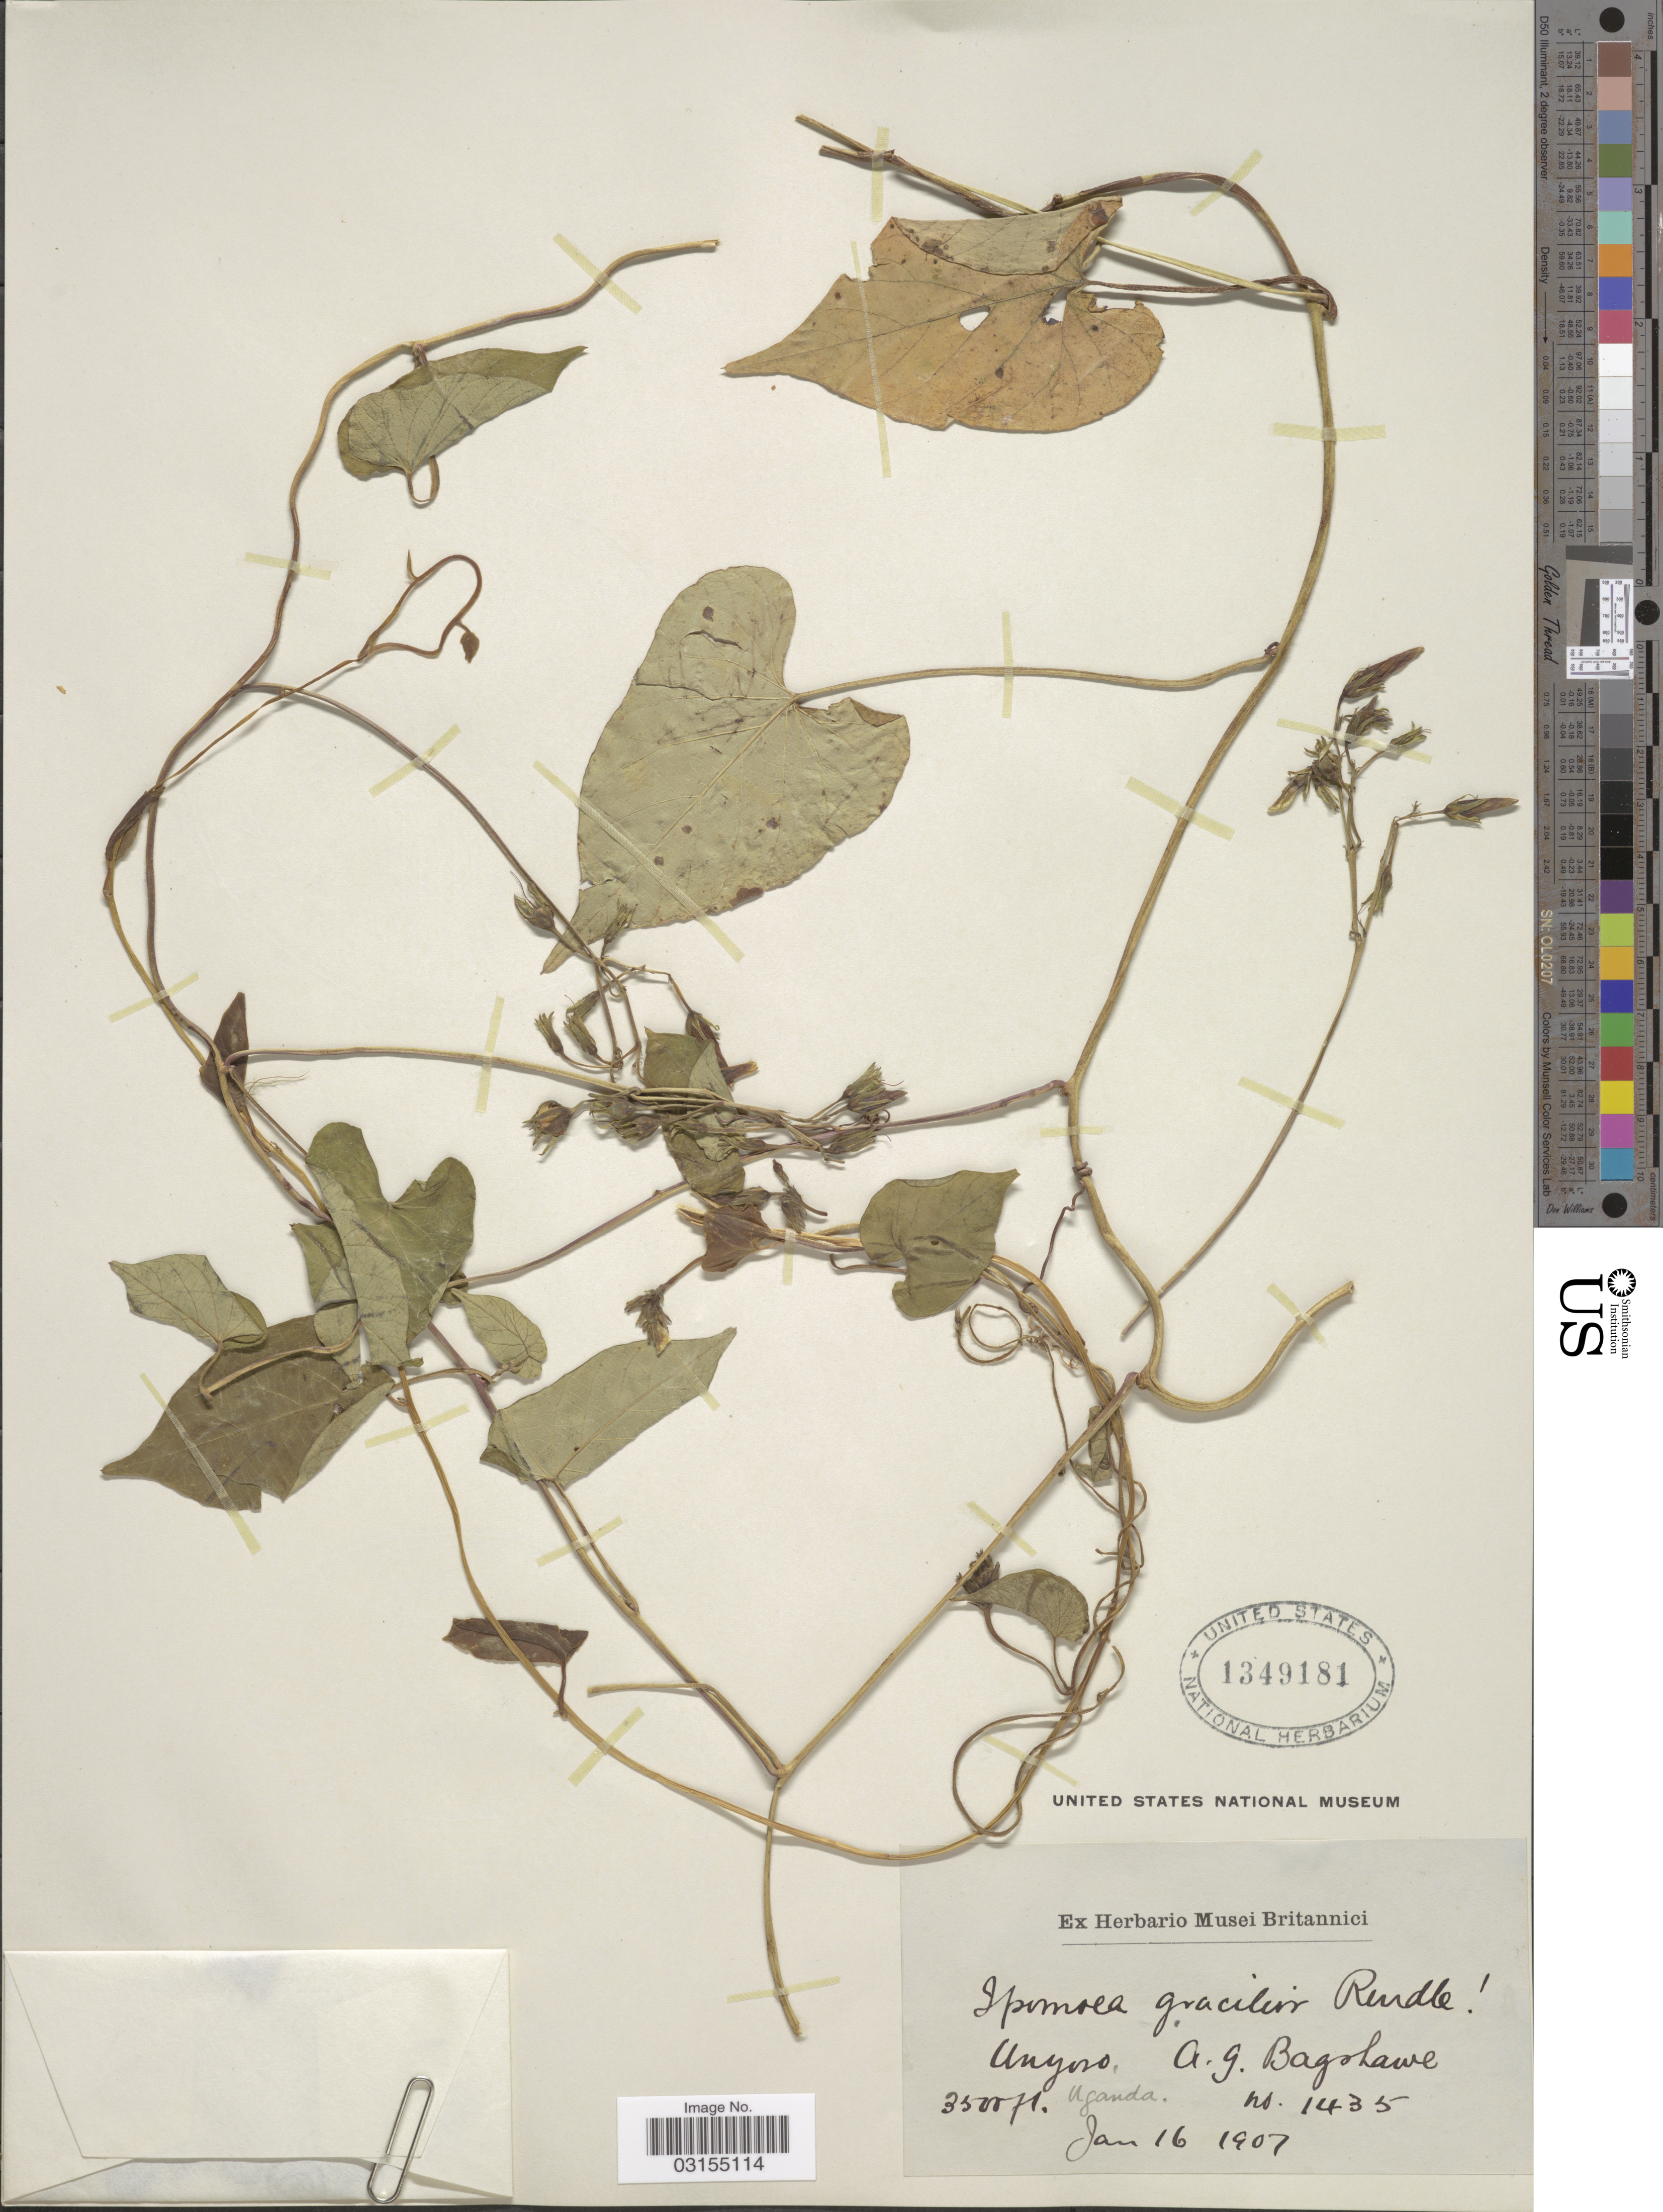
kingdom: Plantae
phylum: Tracheophyta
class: Magnoliopsida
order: Solanales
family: Convolvulaceae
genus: Ipomoea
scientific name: Ipomoea gracilis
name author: R. Br.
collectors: A. Bagshawe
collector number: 1435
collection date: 1907-01-16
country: Uganda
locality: Unyoro.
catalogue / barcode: US 1349181